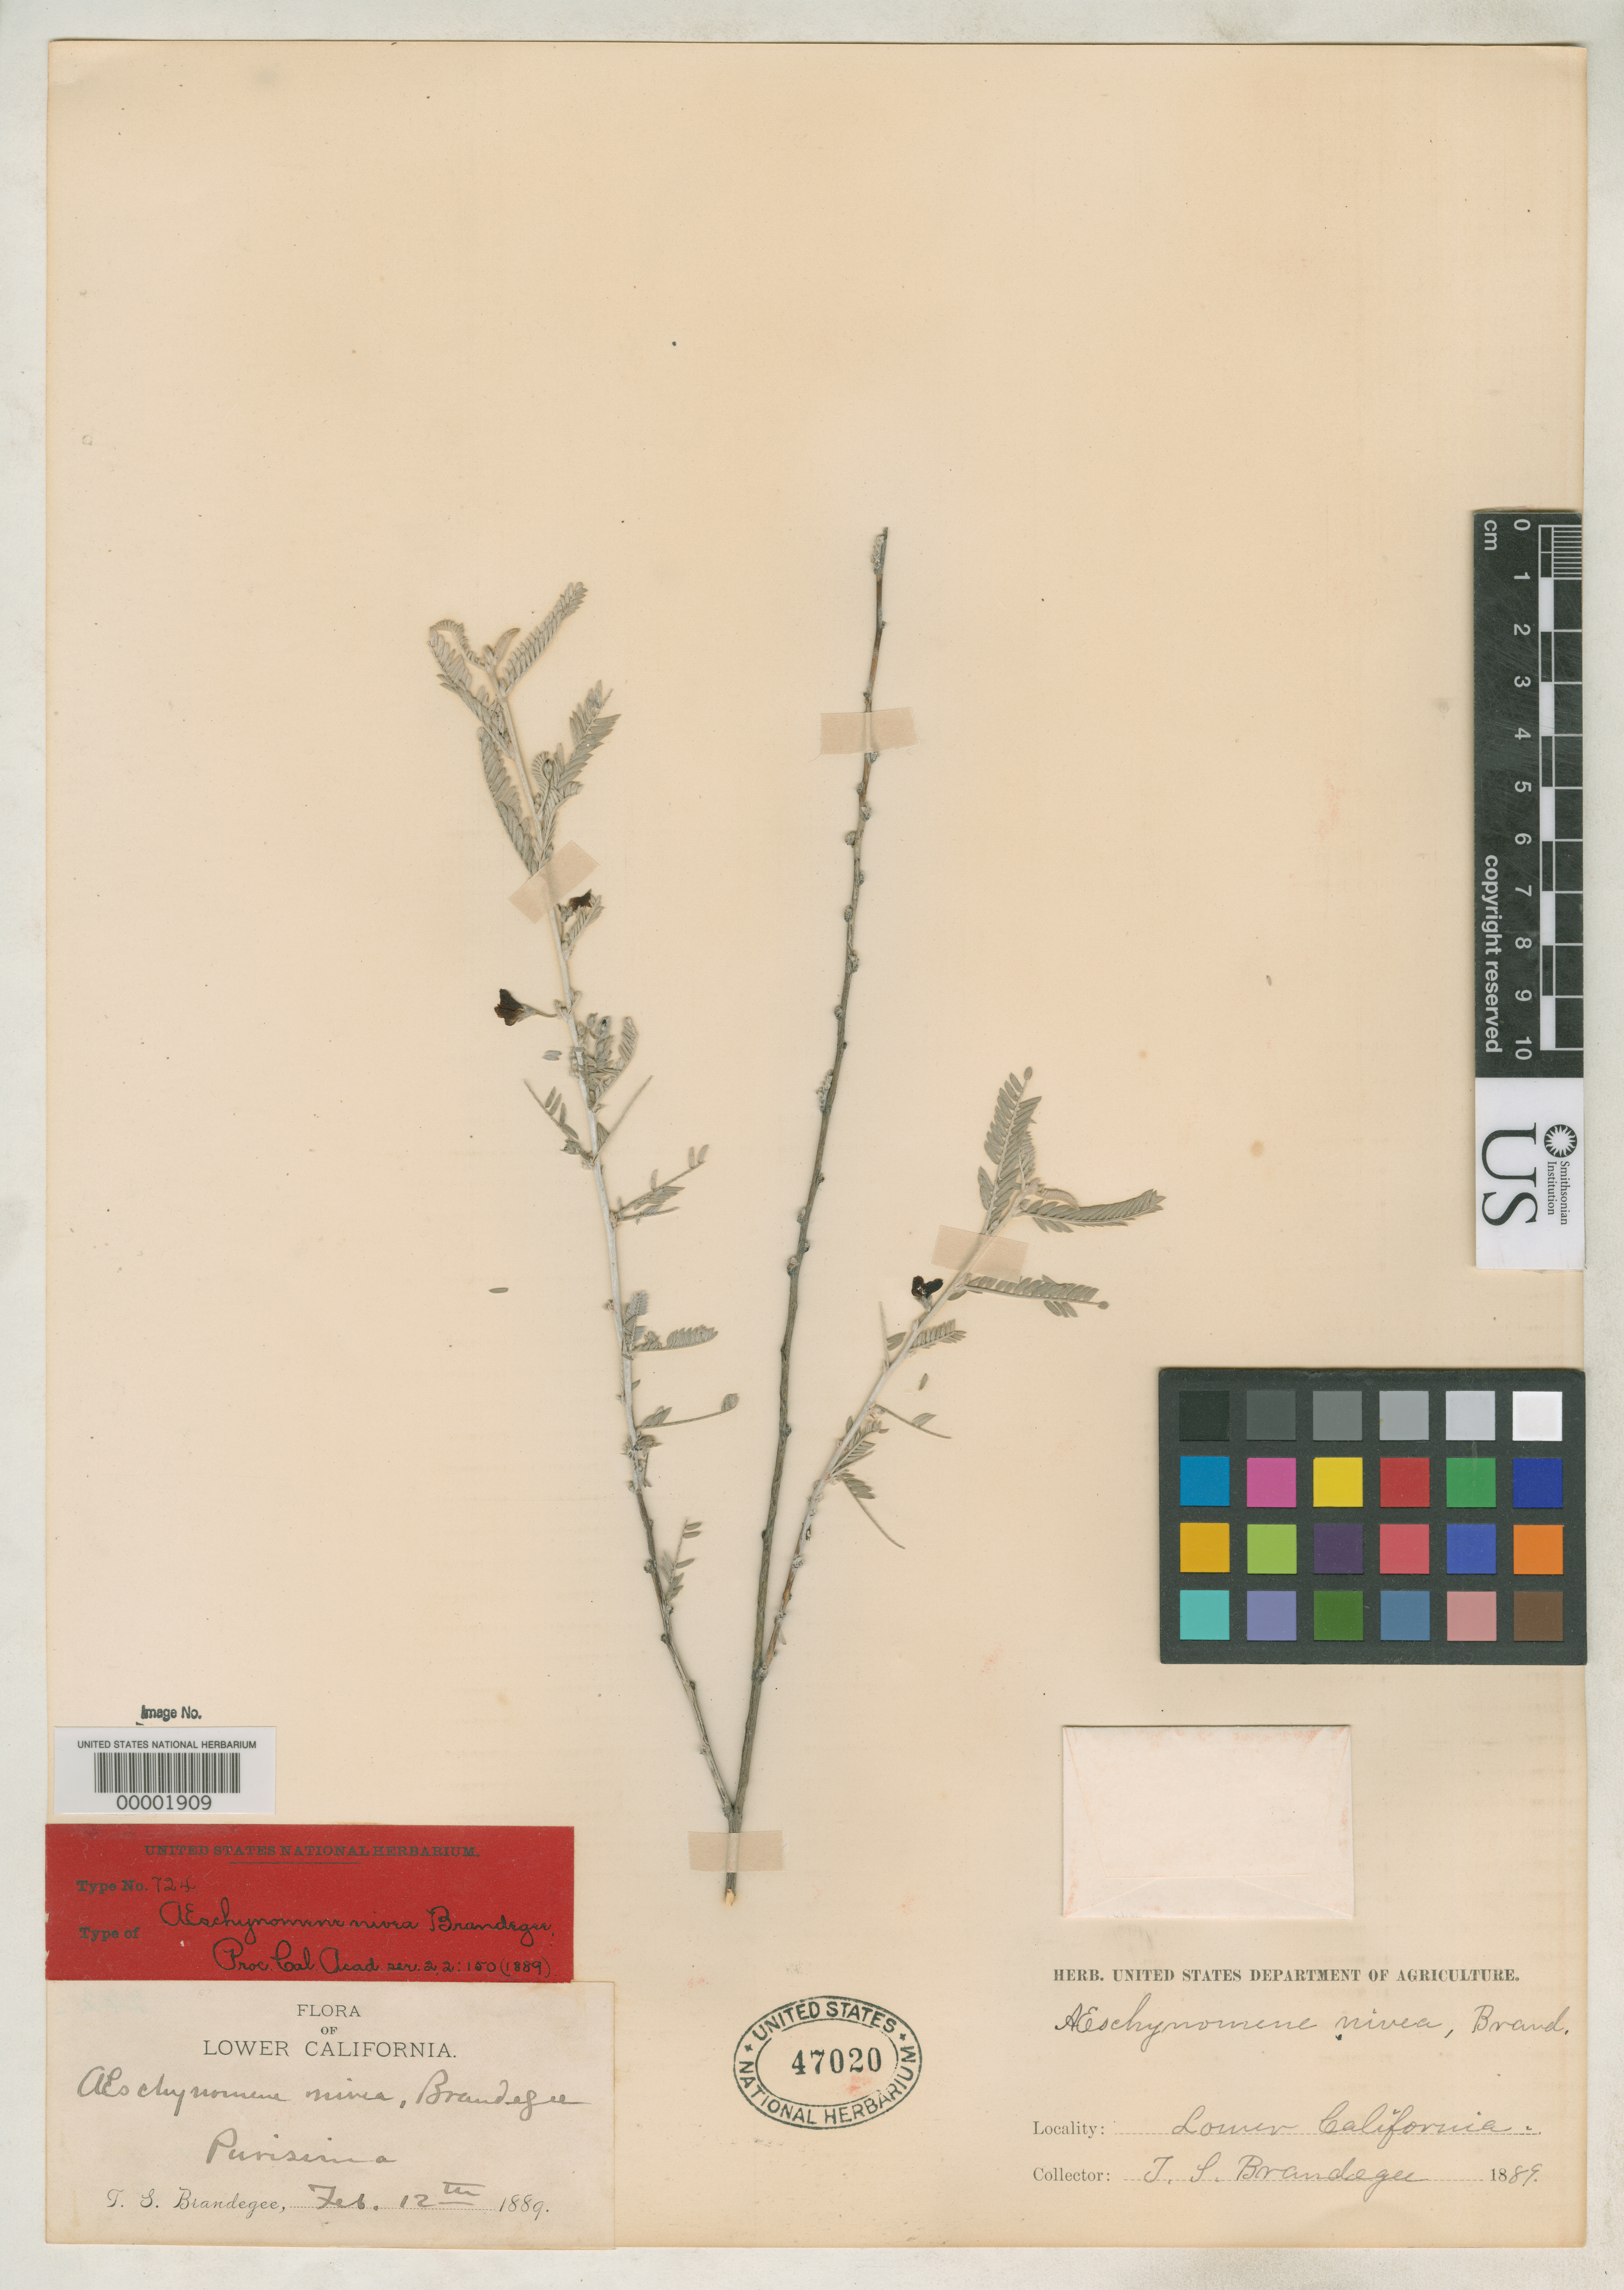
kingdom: Plantae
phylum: Tracheophyta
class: Magnoliopsida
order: Fabales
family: Fabaceae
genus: Aeschynomene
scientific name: Aeschynomene nivea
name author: Brandegee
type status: Type Collection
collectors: T. S. Brandegee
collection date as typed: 12 Feb 1889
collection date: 1889-02-12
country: Mexico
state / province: Baja California Sur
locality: La Purisima.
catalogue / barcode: US 47020